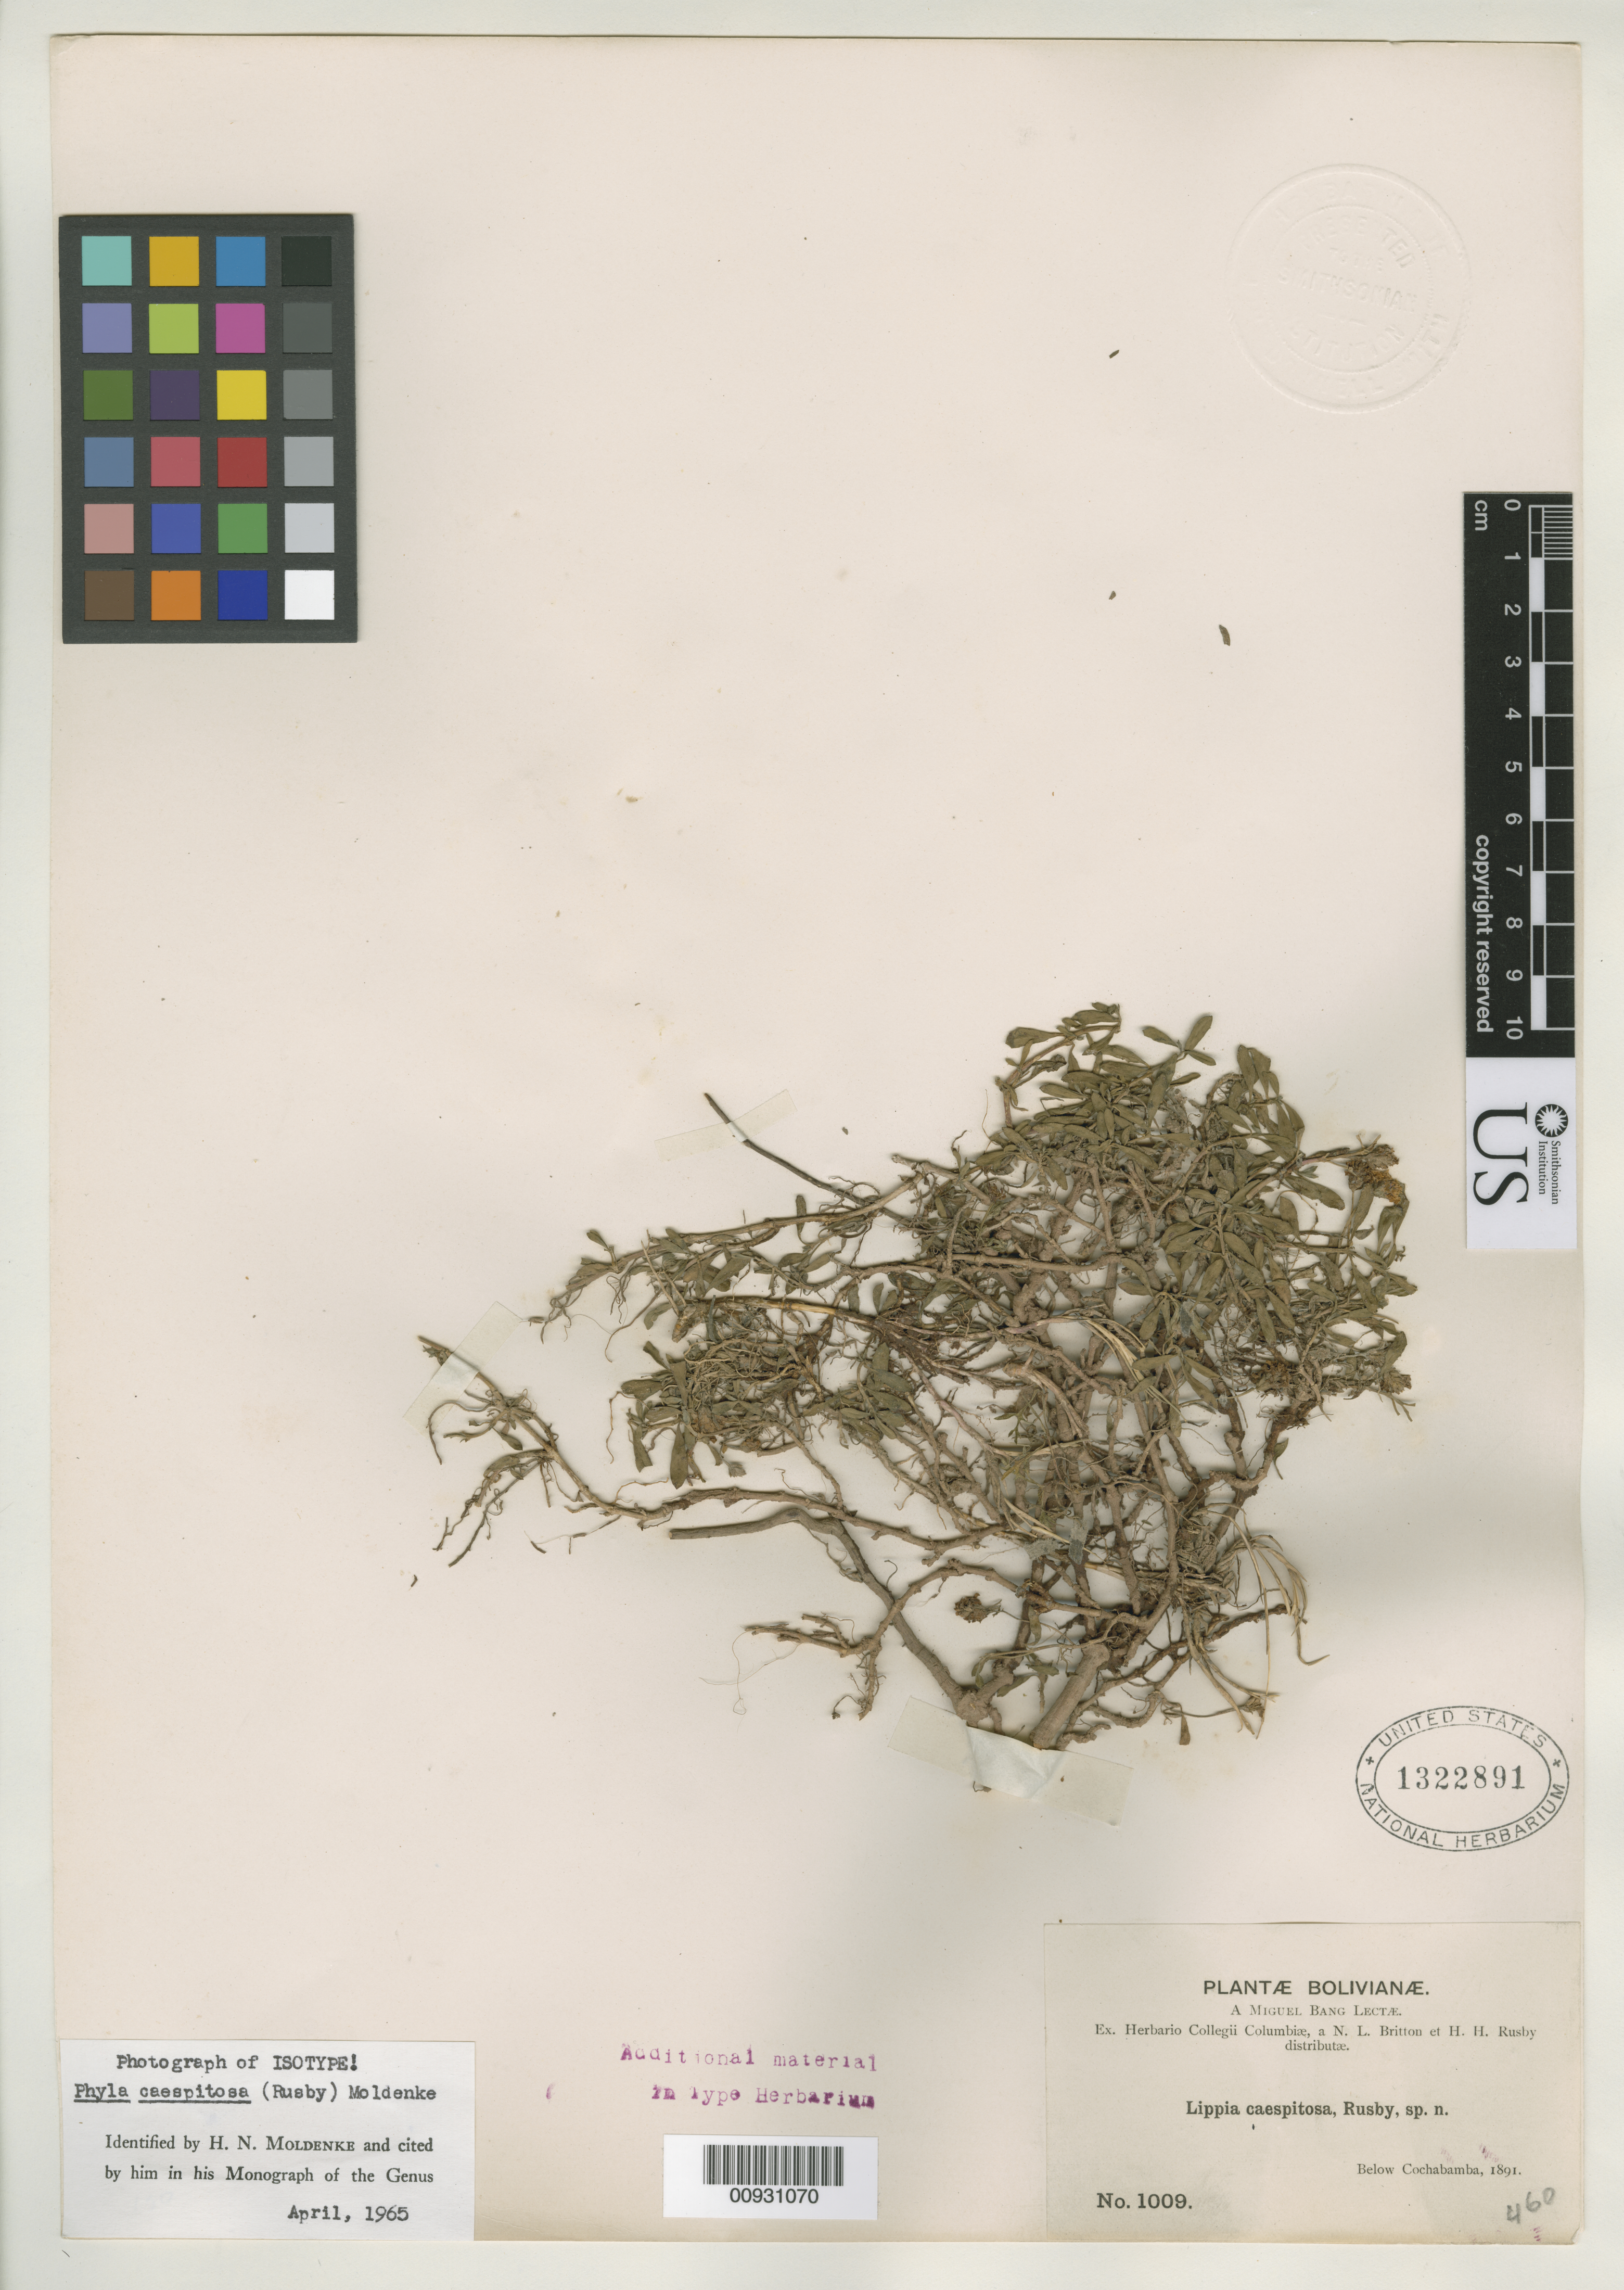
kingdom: Plantae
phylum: Tracheophyta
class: Magnoliopsida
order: Lamiales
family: Verbenaceae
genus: Lippia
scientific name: Lippia caespitosa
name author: Rusby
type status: Isotype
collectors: M. Bang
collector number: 1009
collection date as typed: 1891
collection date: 1891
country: Bolivia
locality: Below Cochabamba.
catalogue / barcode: US 1322891